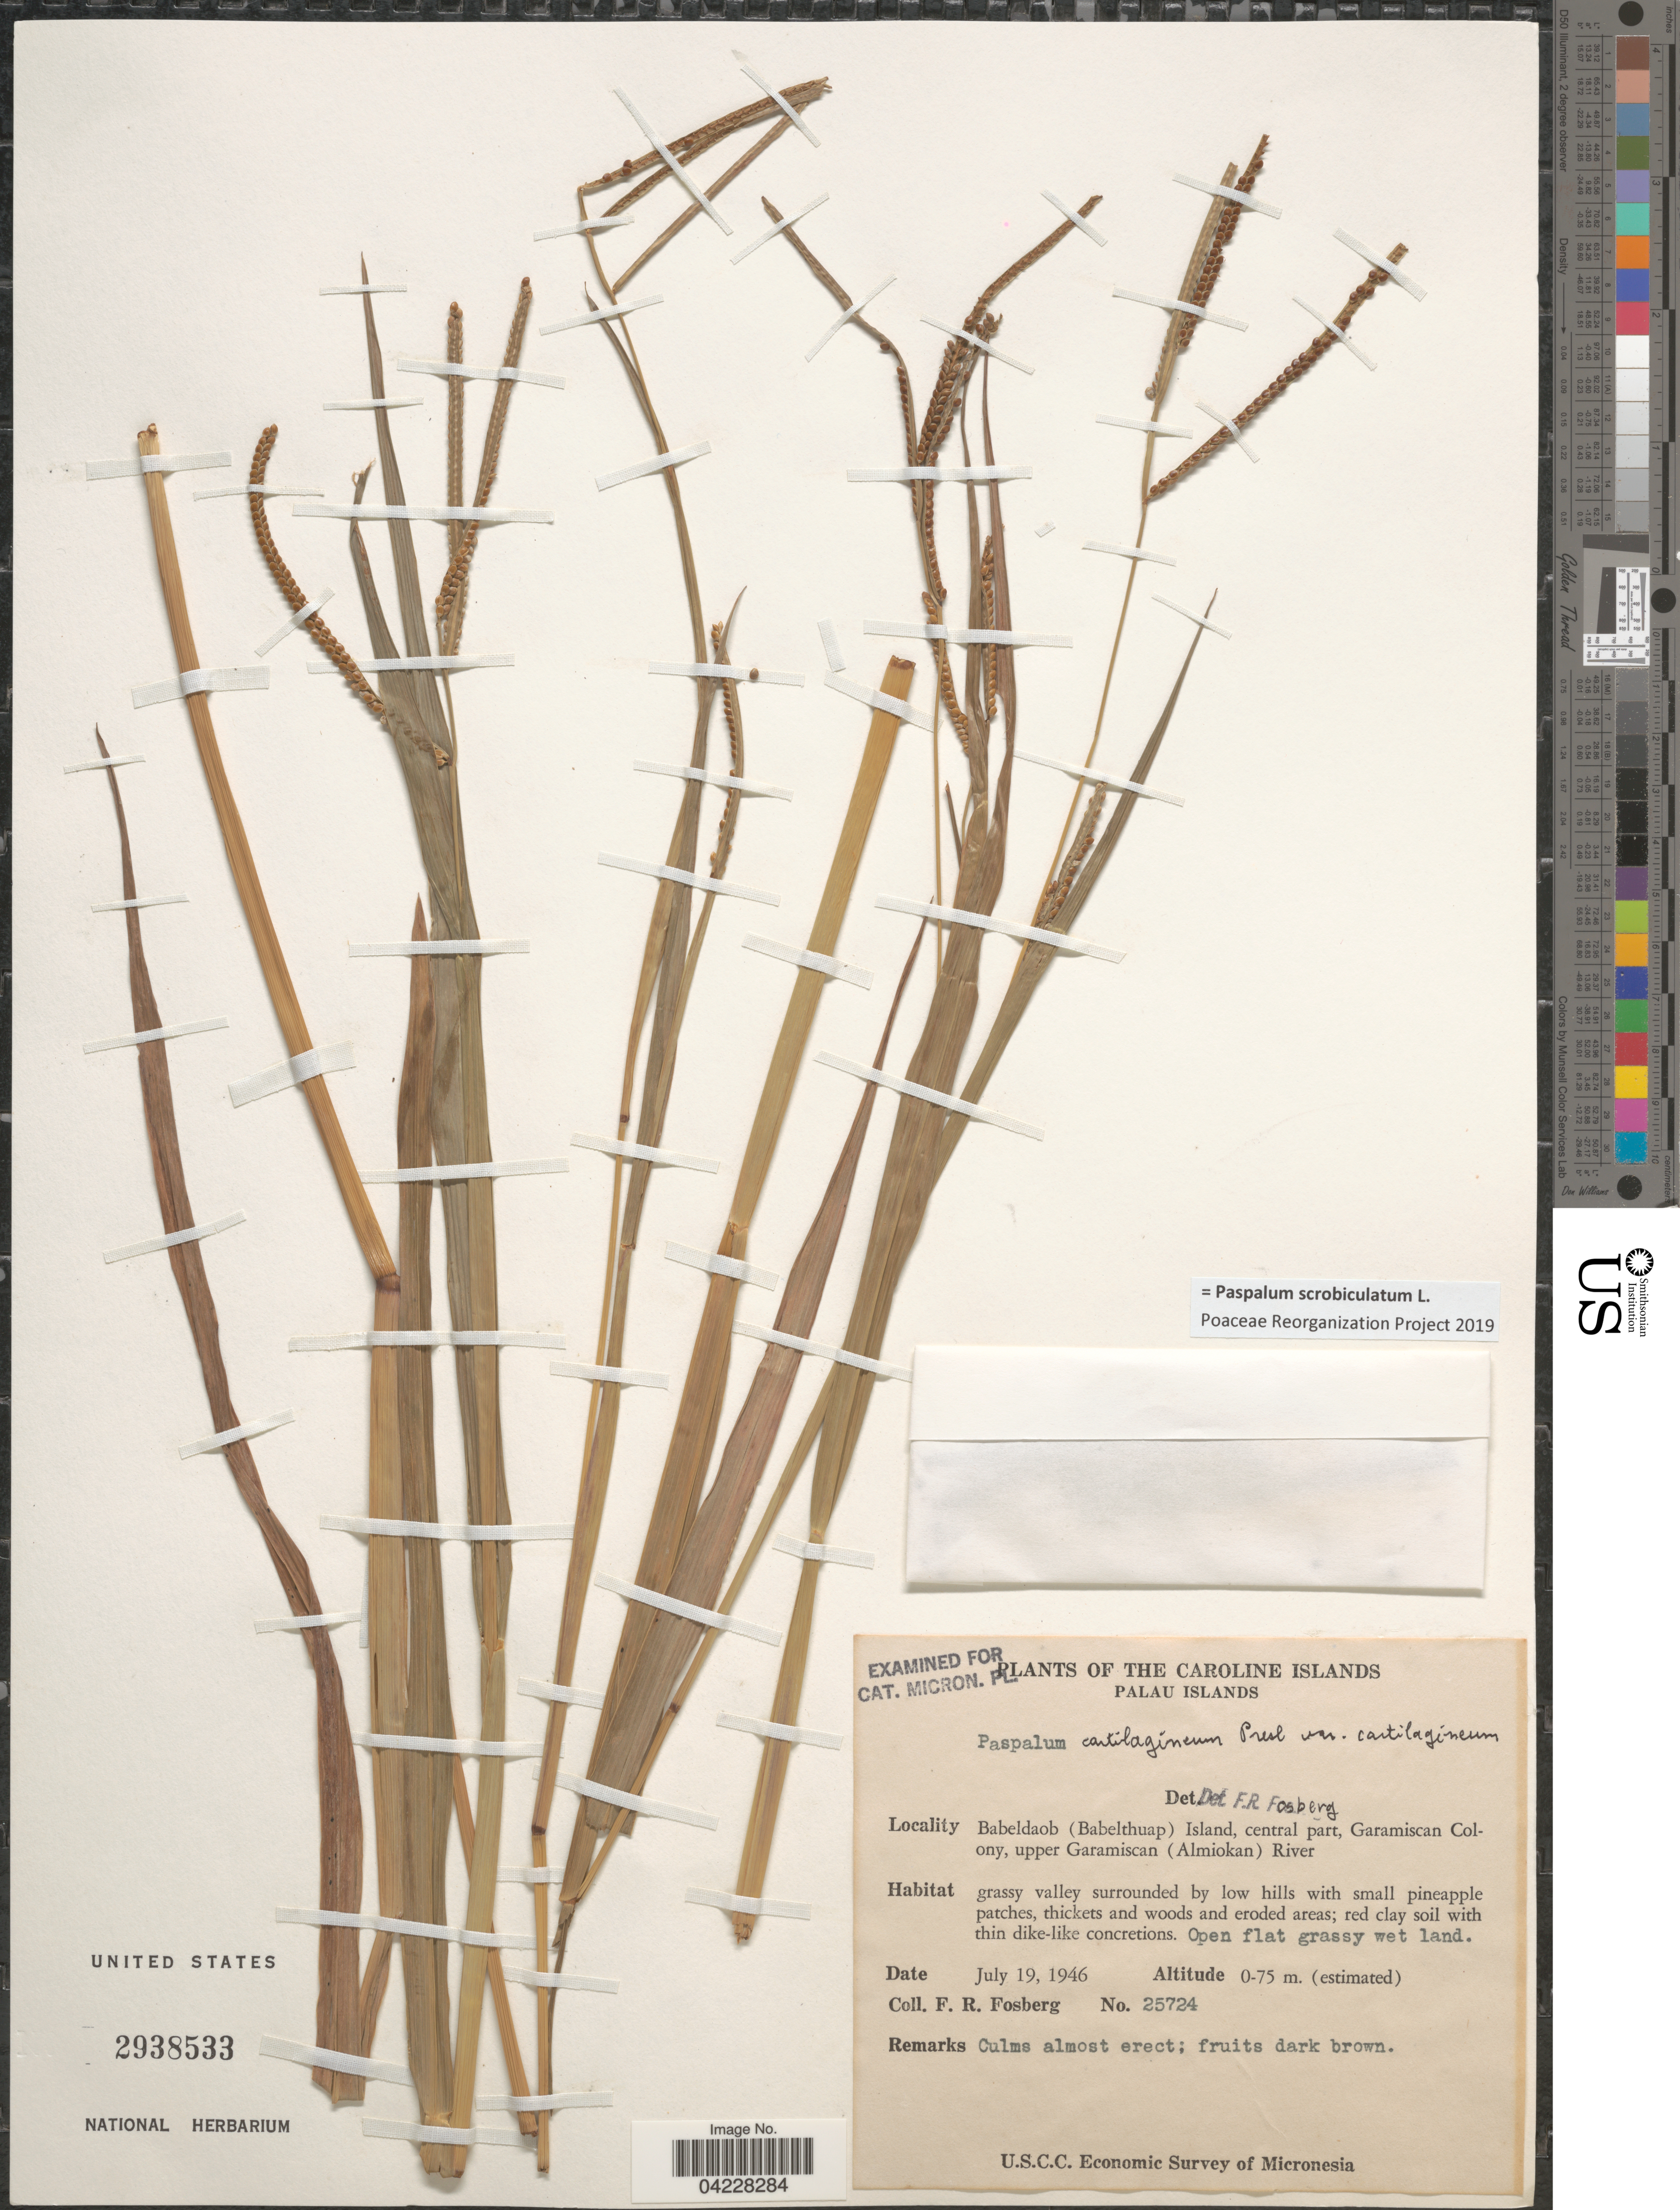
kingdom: Plantae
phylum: Tracheophyta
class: Liliopsida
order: Poales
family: Poaceae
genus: Paspalum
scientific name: Paspalum scrobiculatum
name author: L.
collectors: F. R. Fosberg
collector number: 25724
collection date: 1946-07-19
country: Palau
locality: The Caroline Islands. Palau Islands. Babeldaob (Babelthuap) Island, central part, Garamiscan Colony, upper Garamiscan (Almiokan) River.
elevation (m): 0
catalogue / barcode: US 2938533